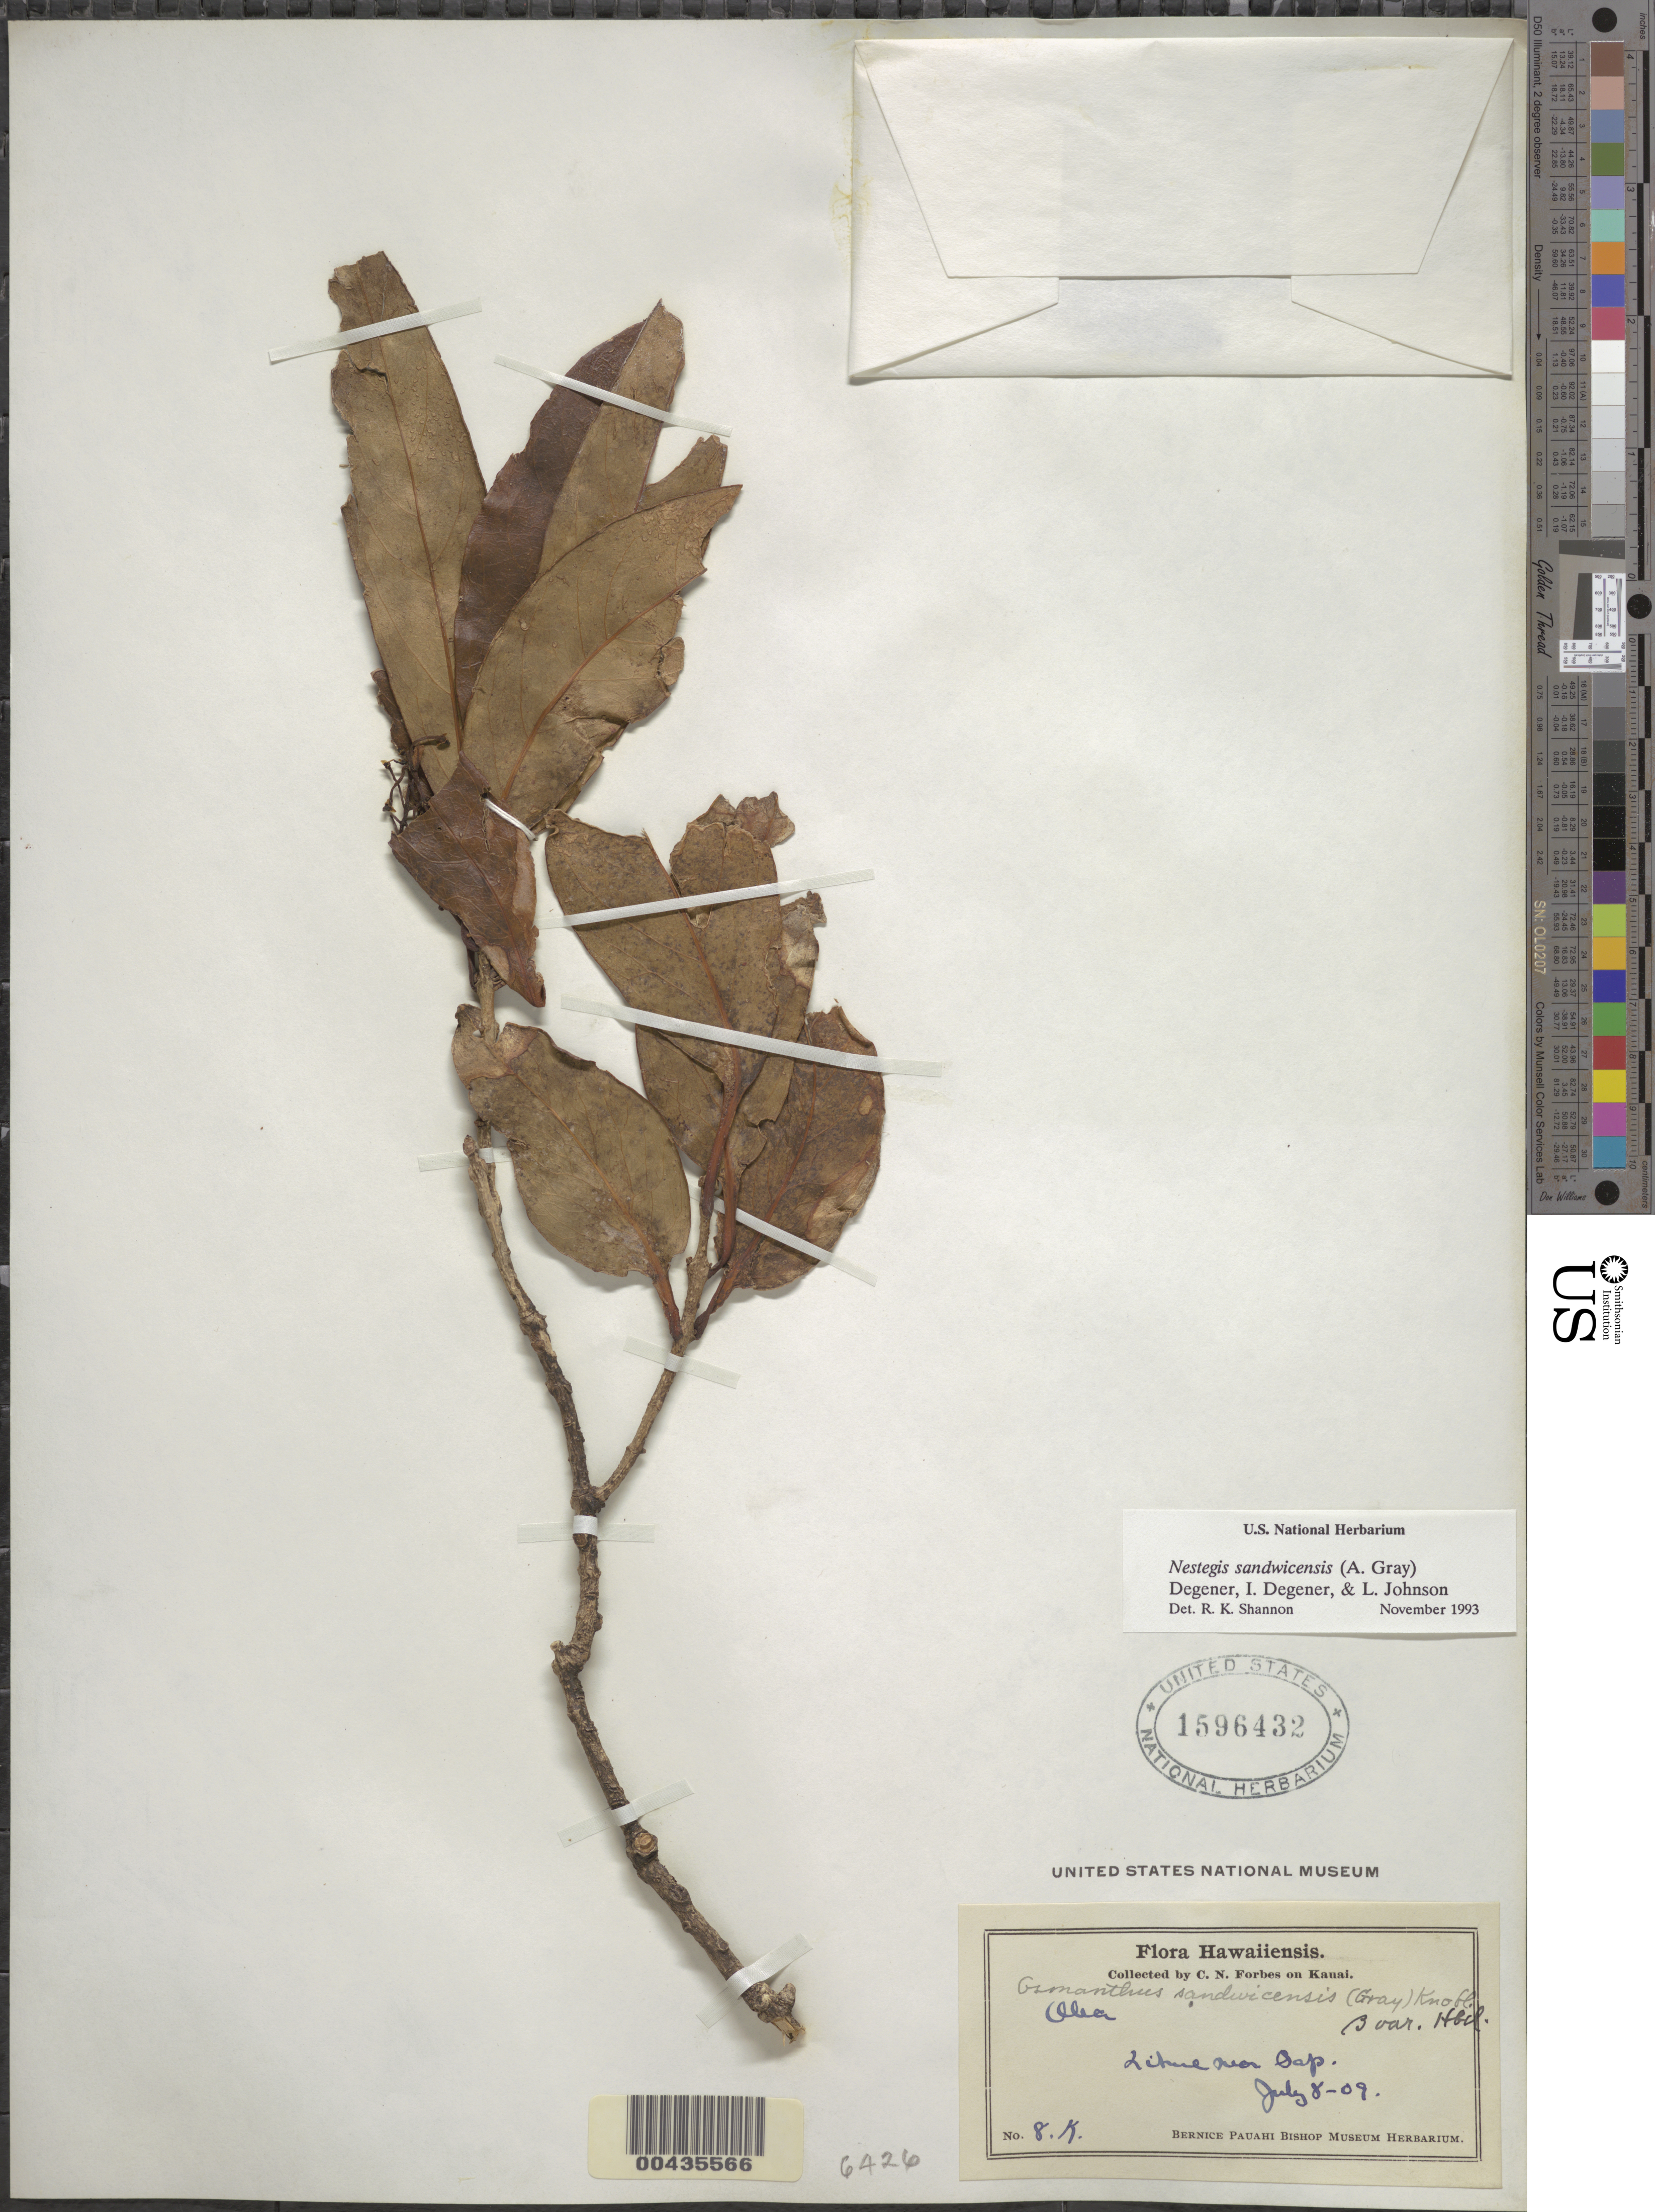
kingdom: Plantae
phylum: Tracheophyta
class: Magnoliopsida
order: Lamiales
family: Oleaceae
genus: Notelaea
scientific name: Notelaea sandwicensis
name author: (A. Gray) Hong-Wa & Besnard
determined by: Wagner, W. L., (BOT), Smithsonian Institution - National Museum of Natural History (UNITED STATES)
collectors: C. N. Forbes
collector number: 8.K.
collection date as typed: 8 Jul 1909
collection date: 1909-07-08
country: United States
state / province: Hawaii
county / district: Kauai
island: Kaua'i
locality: Lihue, near Gap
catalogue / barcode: US 1596432